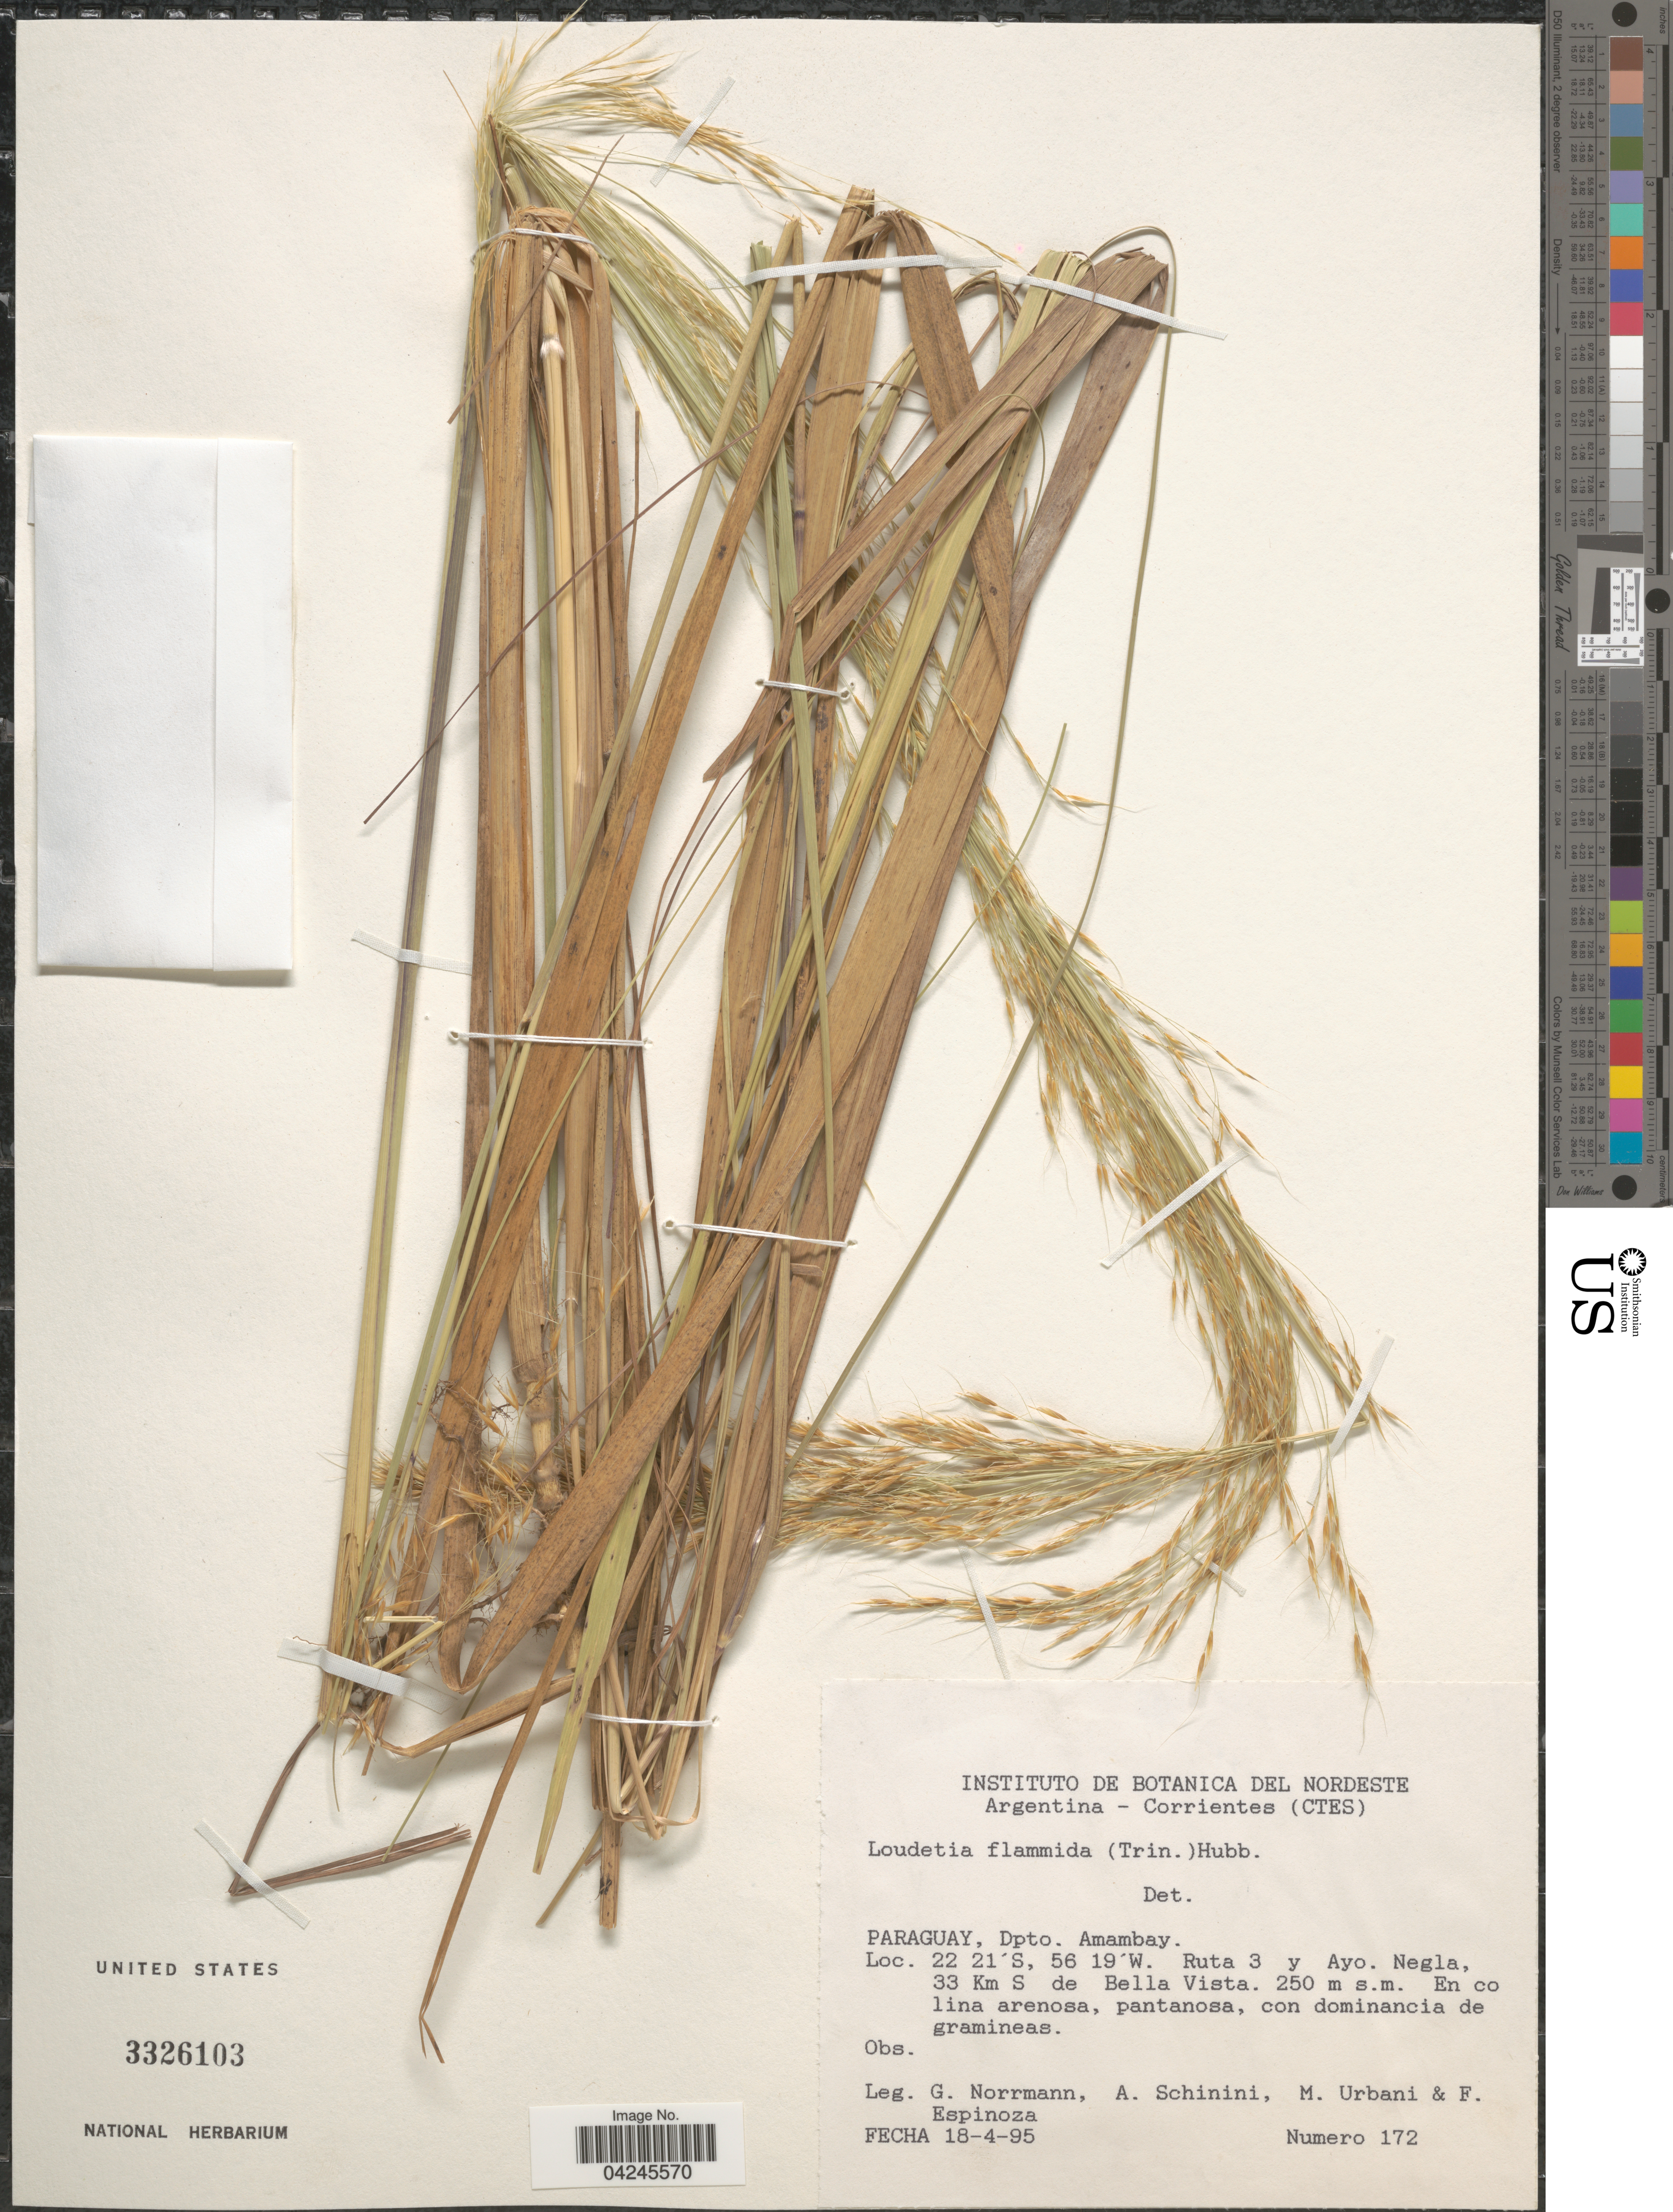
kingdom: Plantae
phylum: Tracheophyta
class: Liliopsida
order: Poales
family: Poaceae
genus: Loudetia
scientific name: Loudetia flammida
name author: (Trin.) C. E. Hubb.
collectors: G. Norrmann, A. Schinini, M. Urbani & F. Espinoza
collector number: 172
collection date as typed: Transcribed d/m/y: 18/4/95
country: Paraguay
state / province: Amambay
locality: Dpto. Amambay. Ruta 3 y Ayo. Negla, 33 Km S de Bella Vista. En co lina arenosa, pantanosa, con dominancia de gramineas.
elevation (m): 250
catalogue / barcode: US 3326103